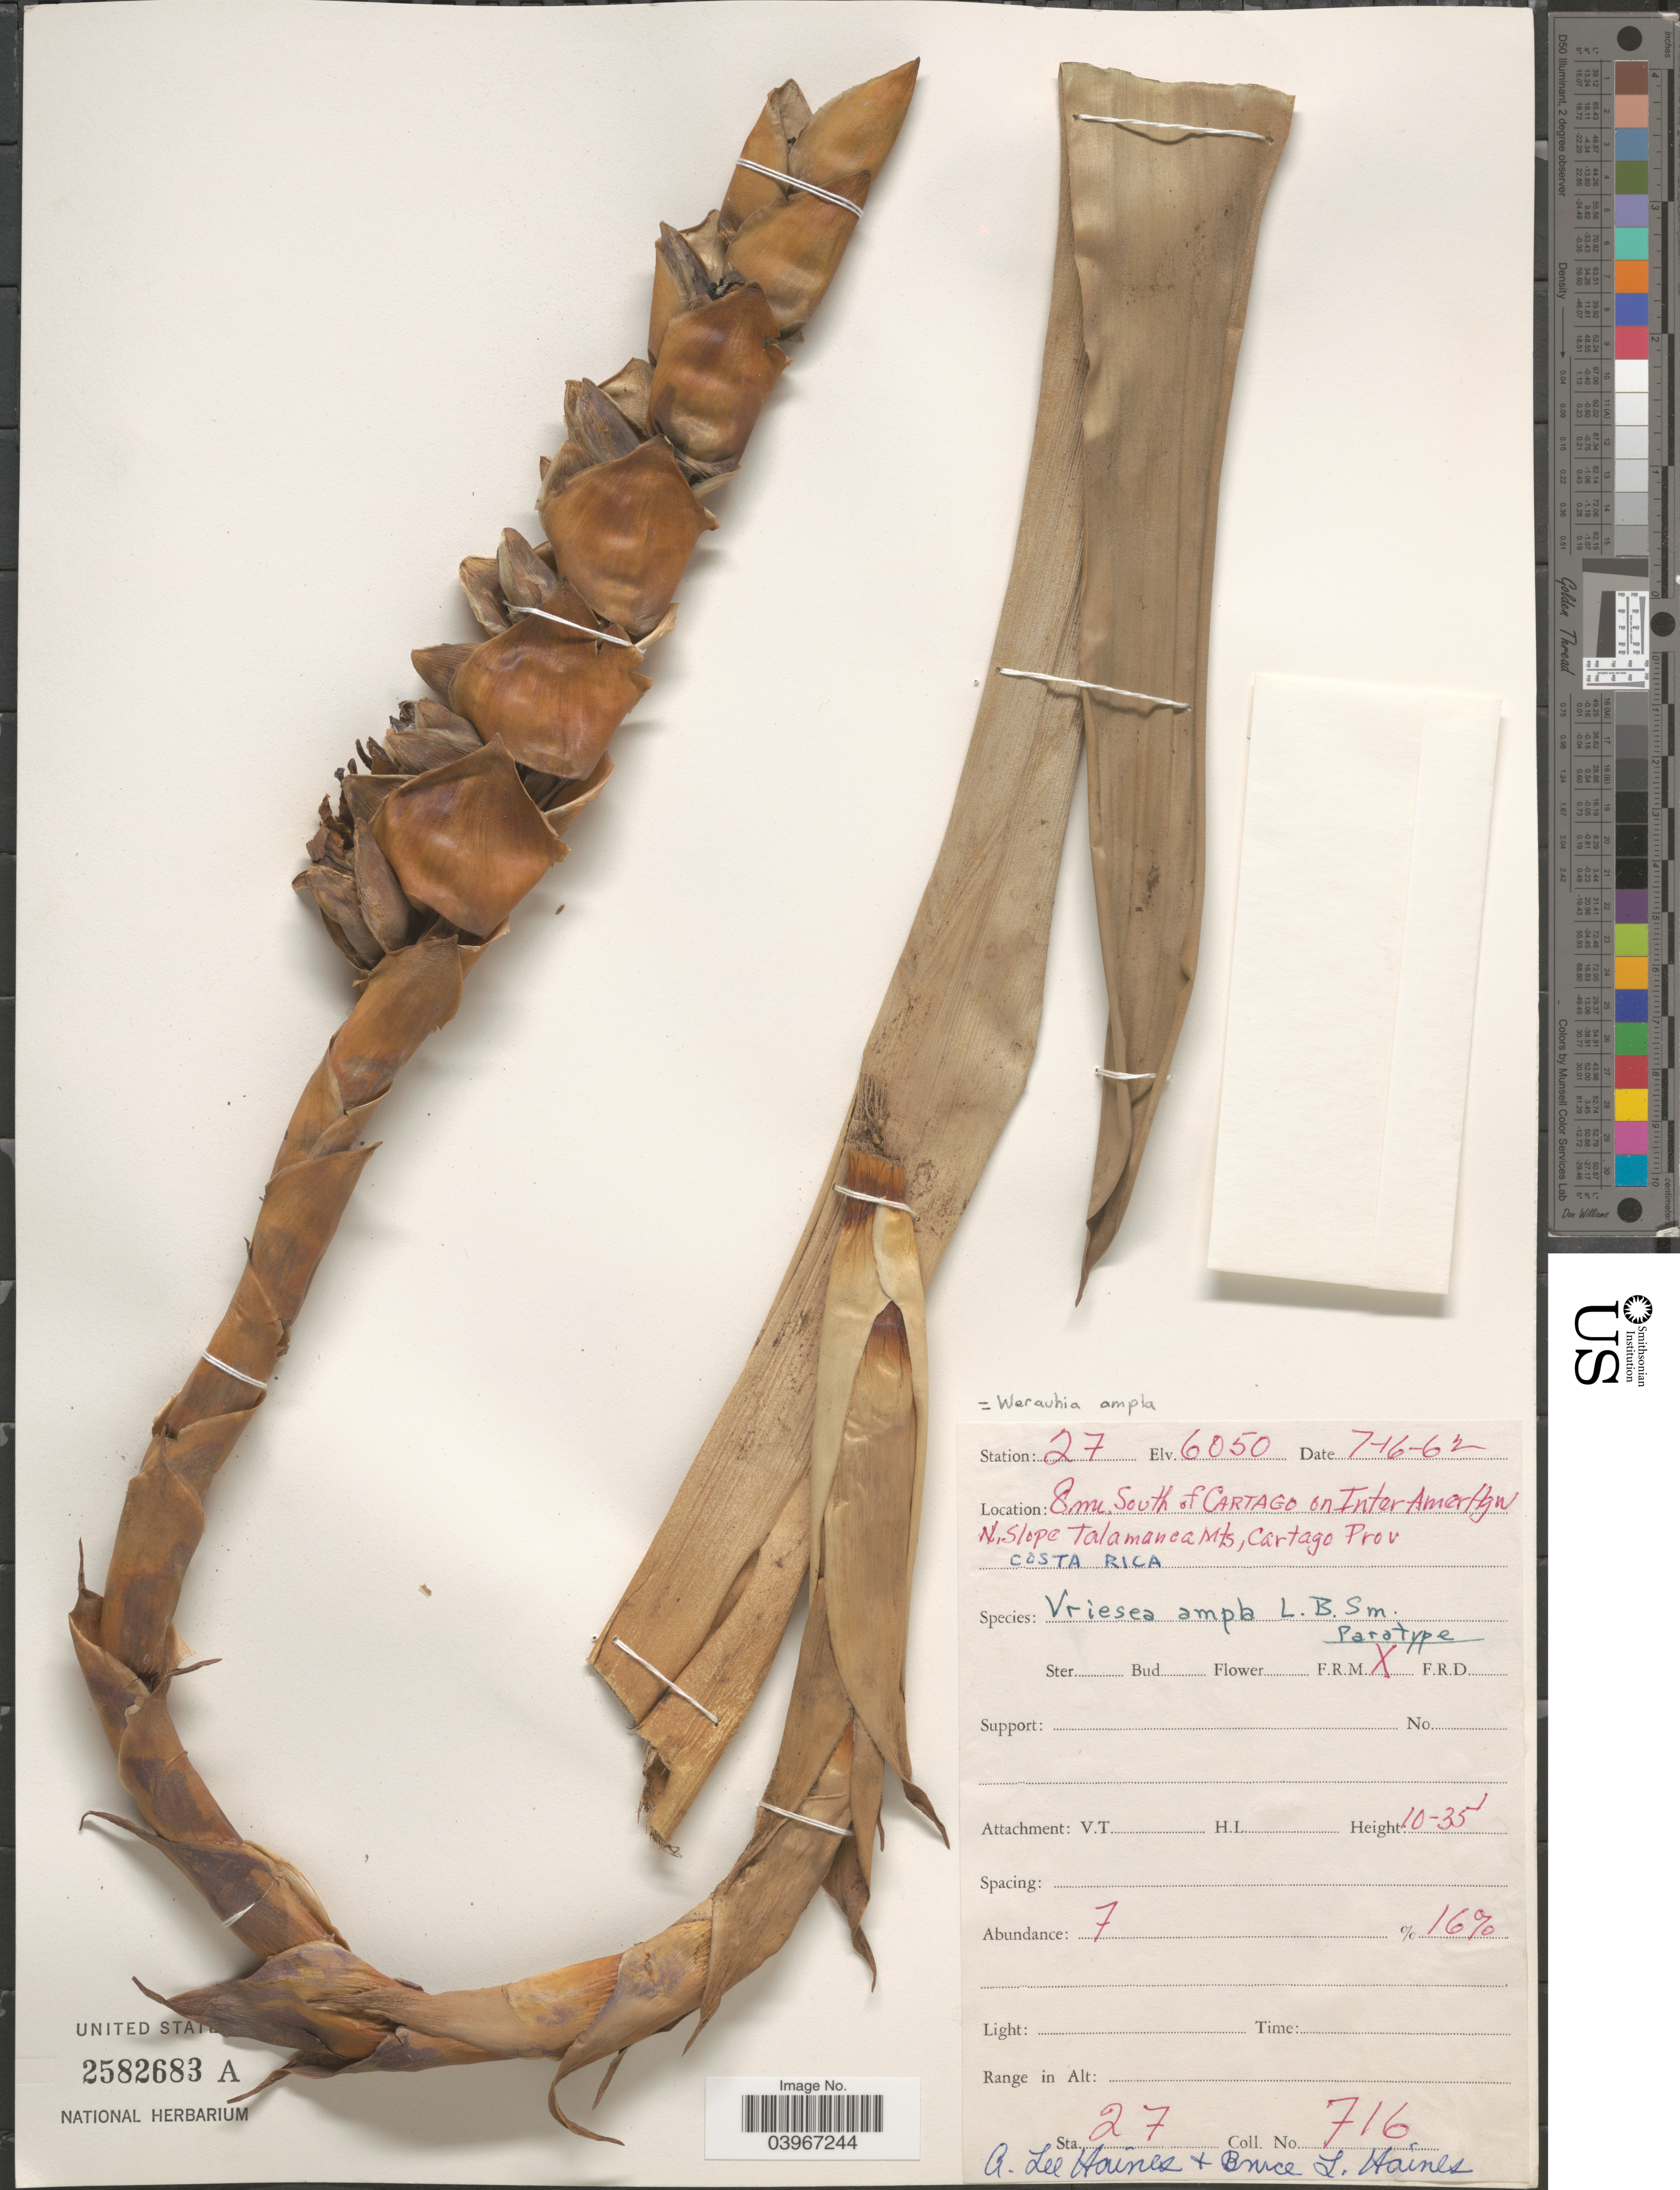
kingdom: Plantae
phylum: Tracheophyta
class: Liliopsida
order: Poales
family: Bromeliaceae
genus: Werauhia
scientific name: Werauhia ampla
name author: (L.B. Sm.) J.R. Grant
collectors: A. L. Haines & B. L. Haines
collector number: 716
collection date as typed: Transcribed d/m/y: 7/6/62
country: Costa Rica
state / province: Cartago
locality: Station: 27. 8 miles south of Cartago on Inter American Hgw. N. Slope Talamanca Mts.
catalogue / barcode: US 2582683A